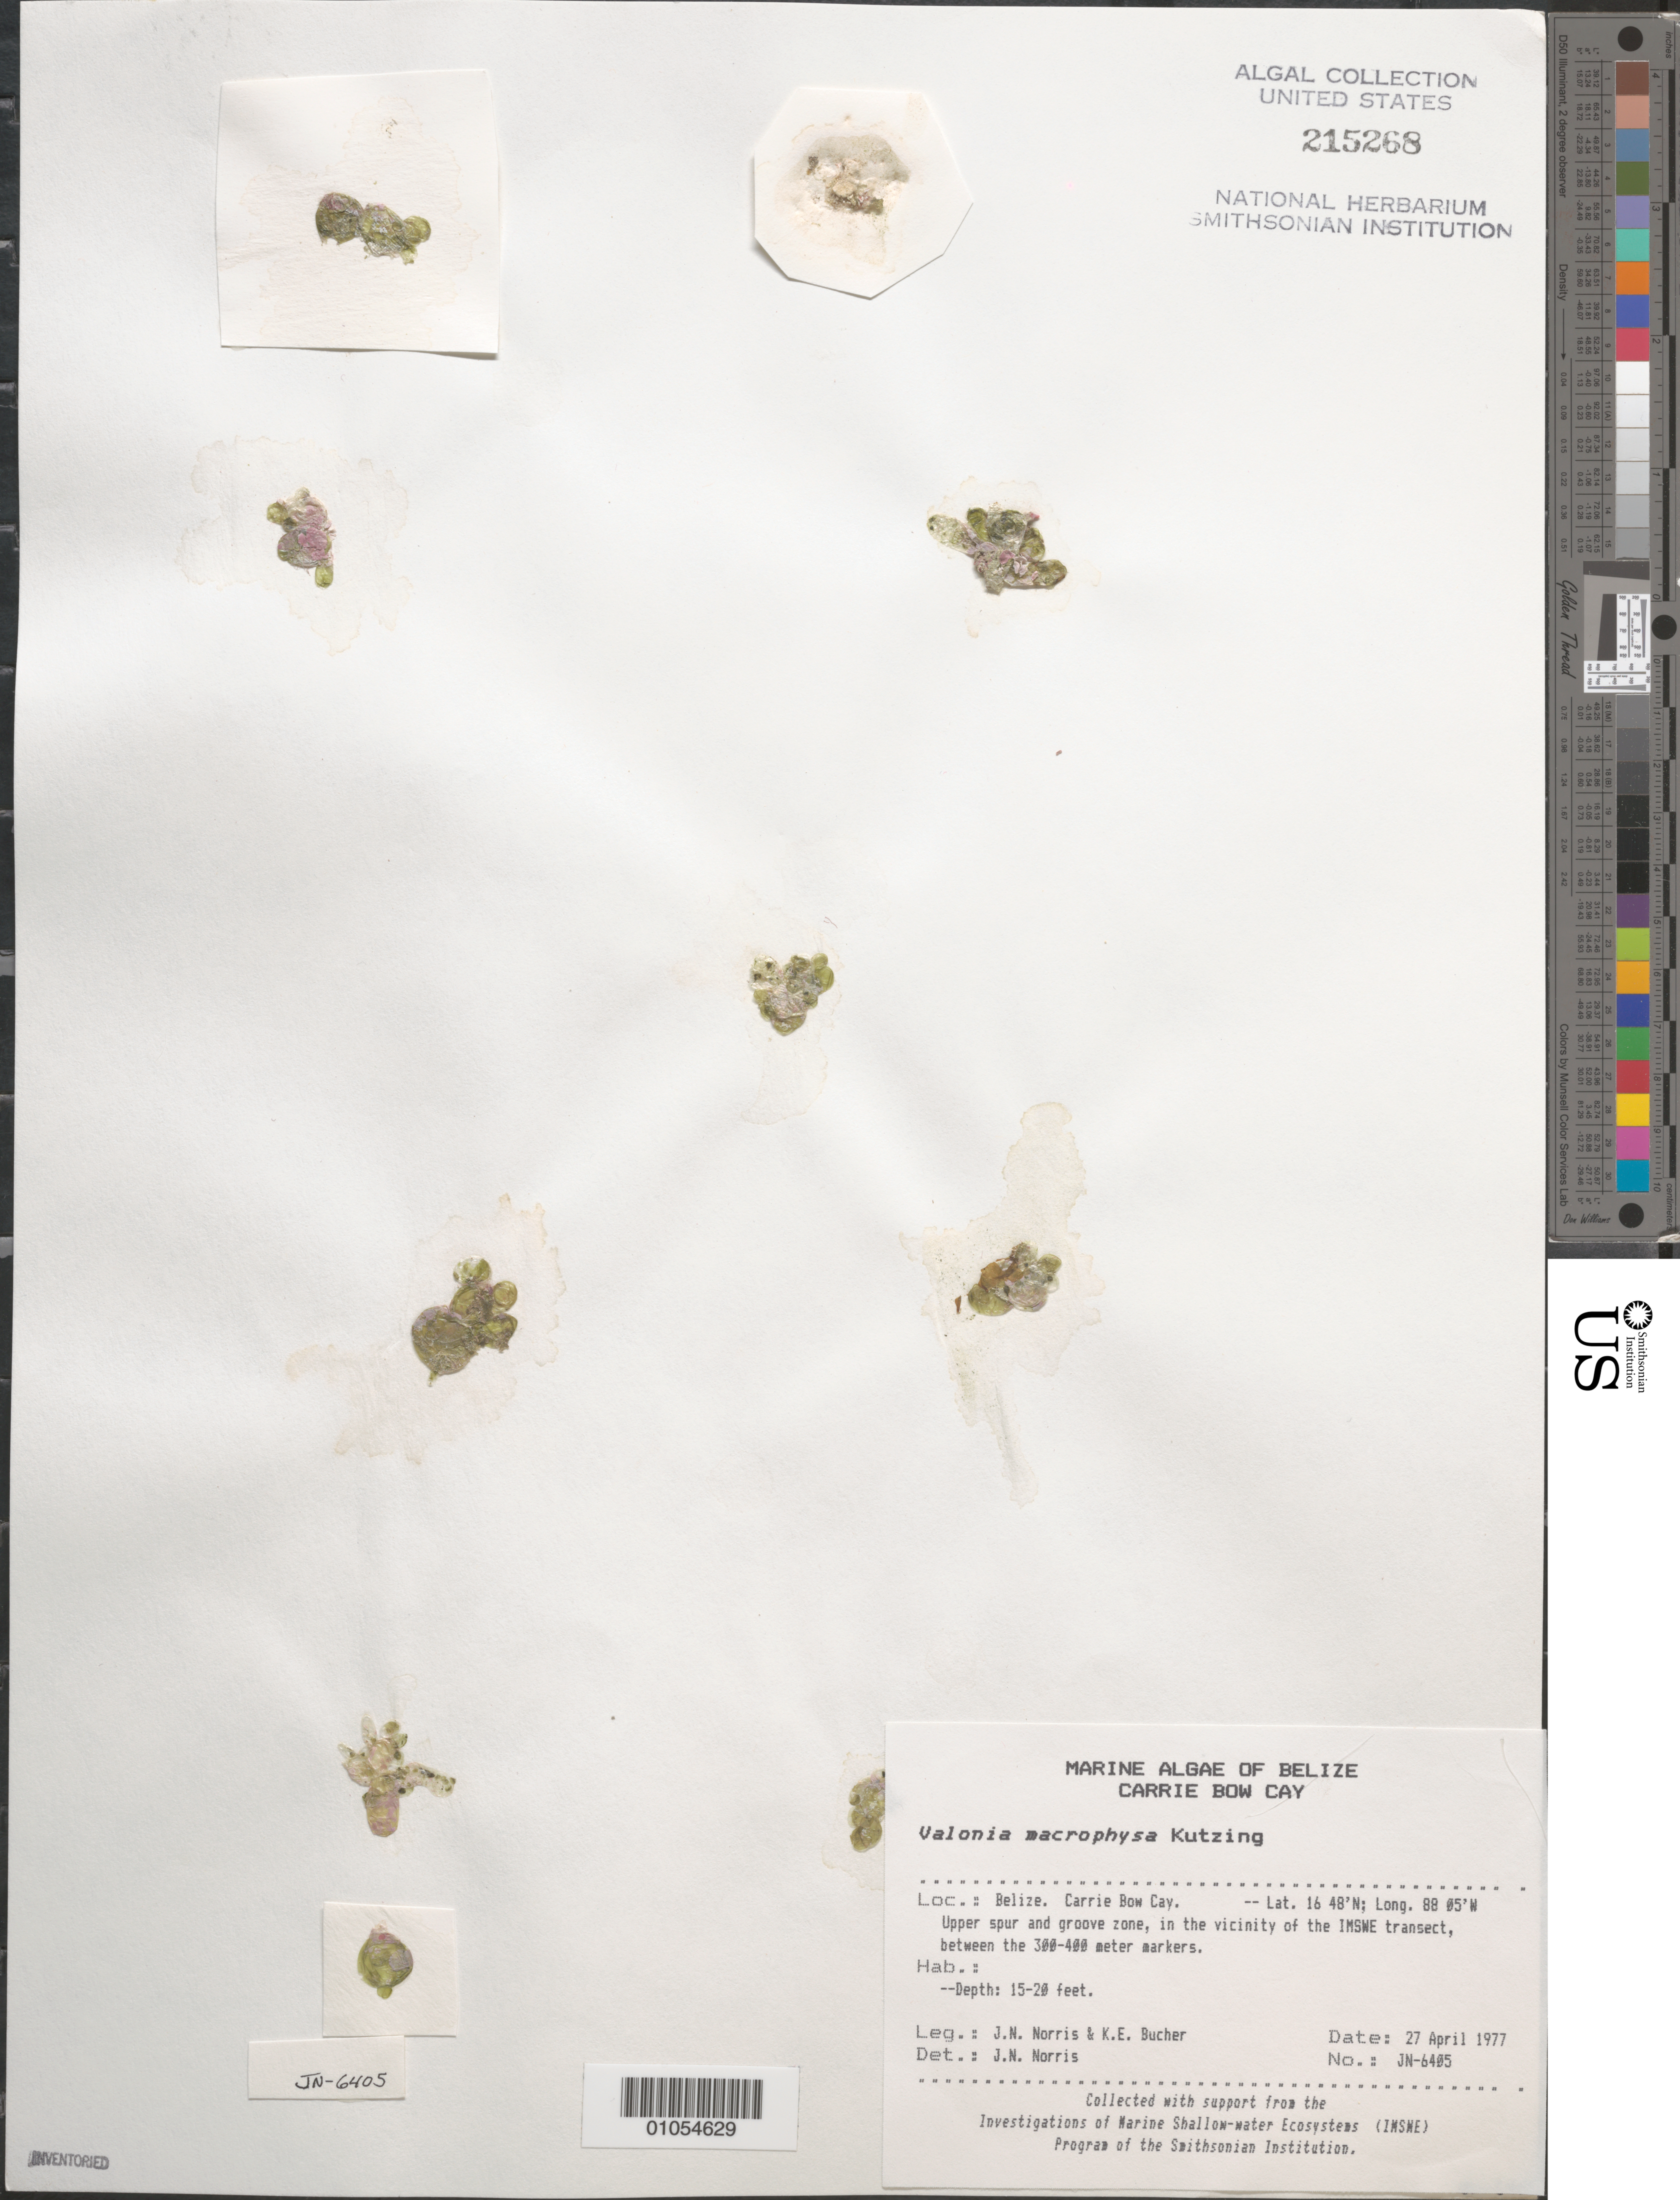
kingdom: Plantae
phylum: Chlorophyta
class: Ulvophyceae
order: Siphonocladales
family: Valoniaceae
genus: Valonia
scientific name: Valonia macrophysa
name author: Kütz.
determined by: Norris, James N.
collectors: J. N. Norris & K. E. Bucher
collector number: JN-6405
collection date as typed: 27 Apr 1977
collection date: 1977-04-27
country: Belize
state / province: Stann Creek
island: Carrie Bow Cay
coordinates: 16 48'N, 88 05'W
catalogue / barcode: US 215268